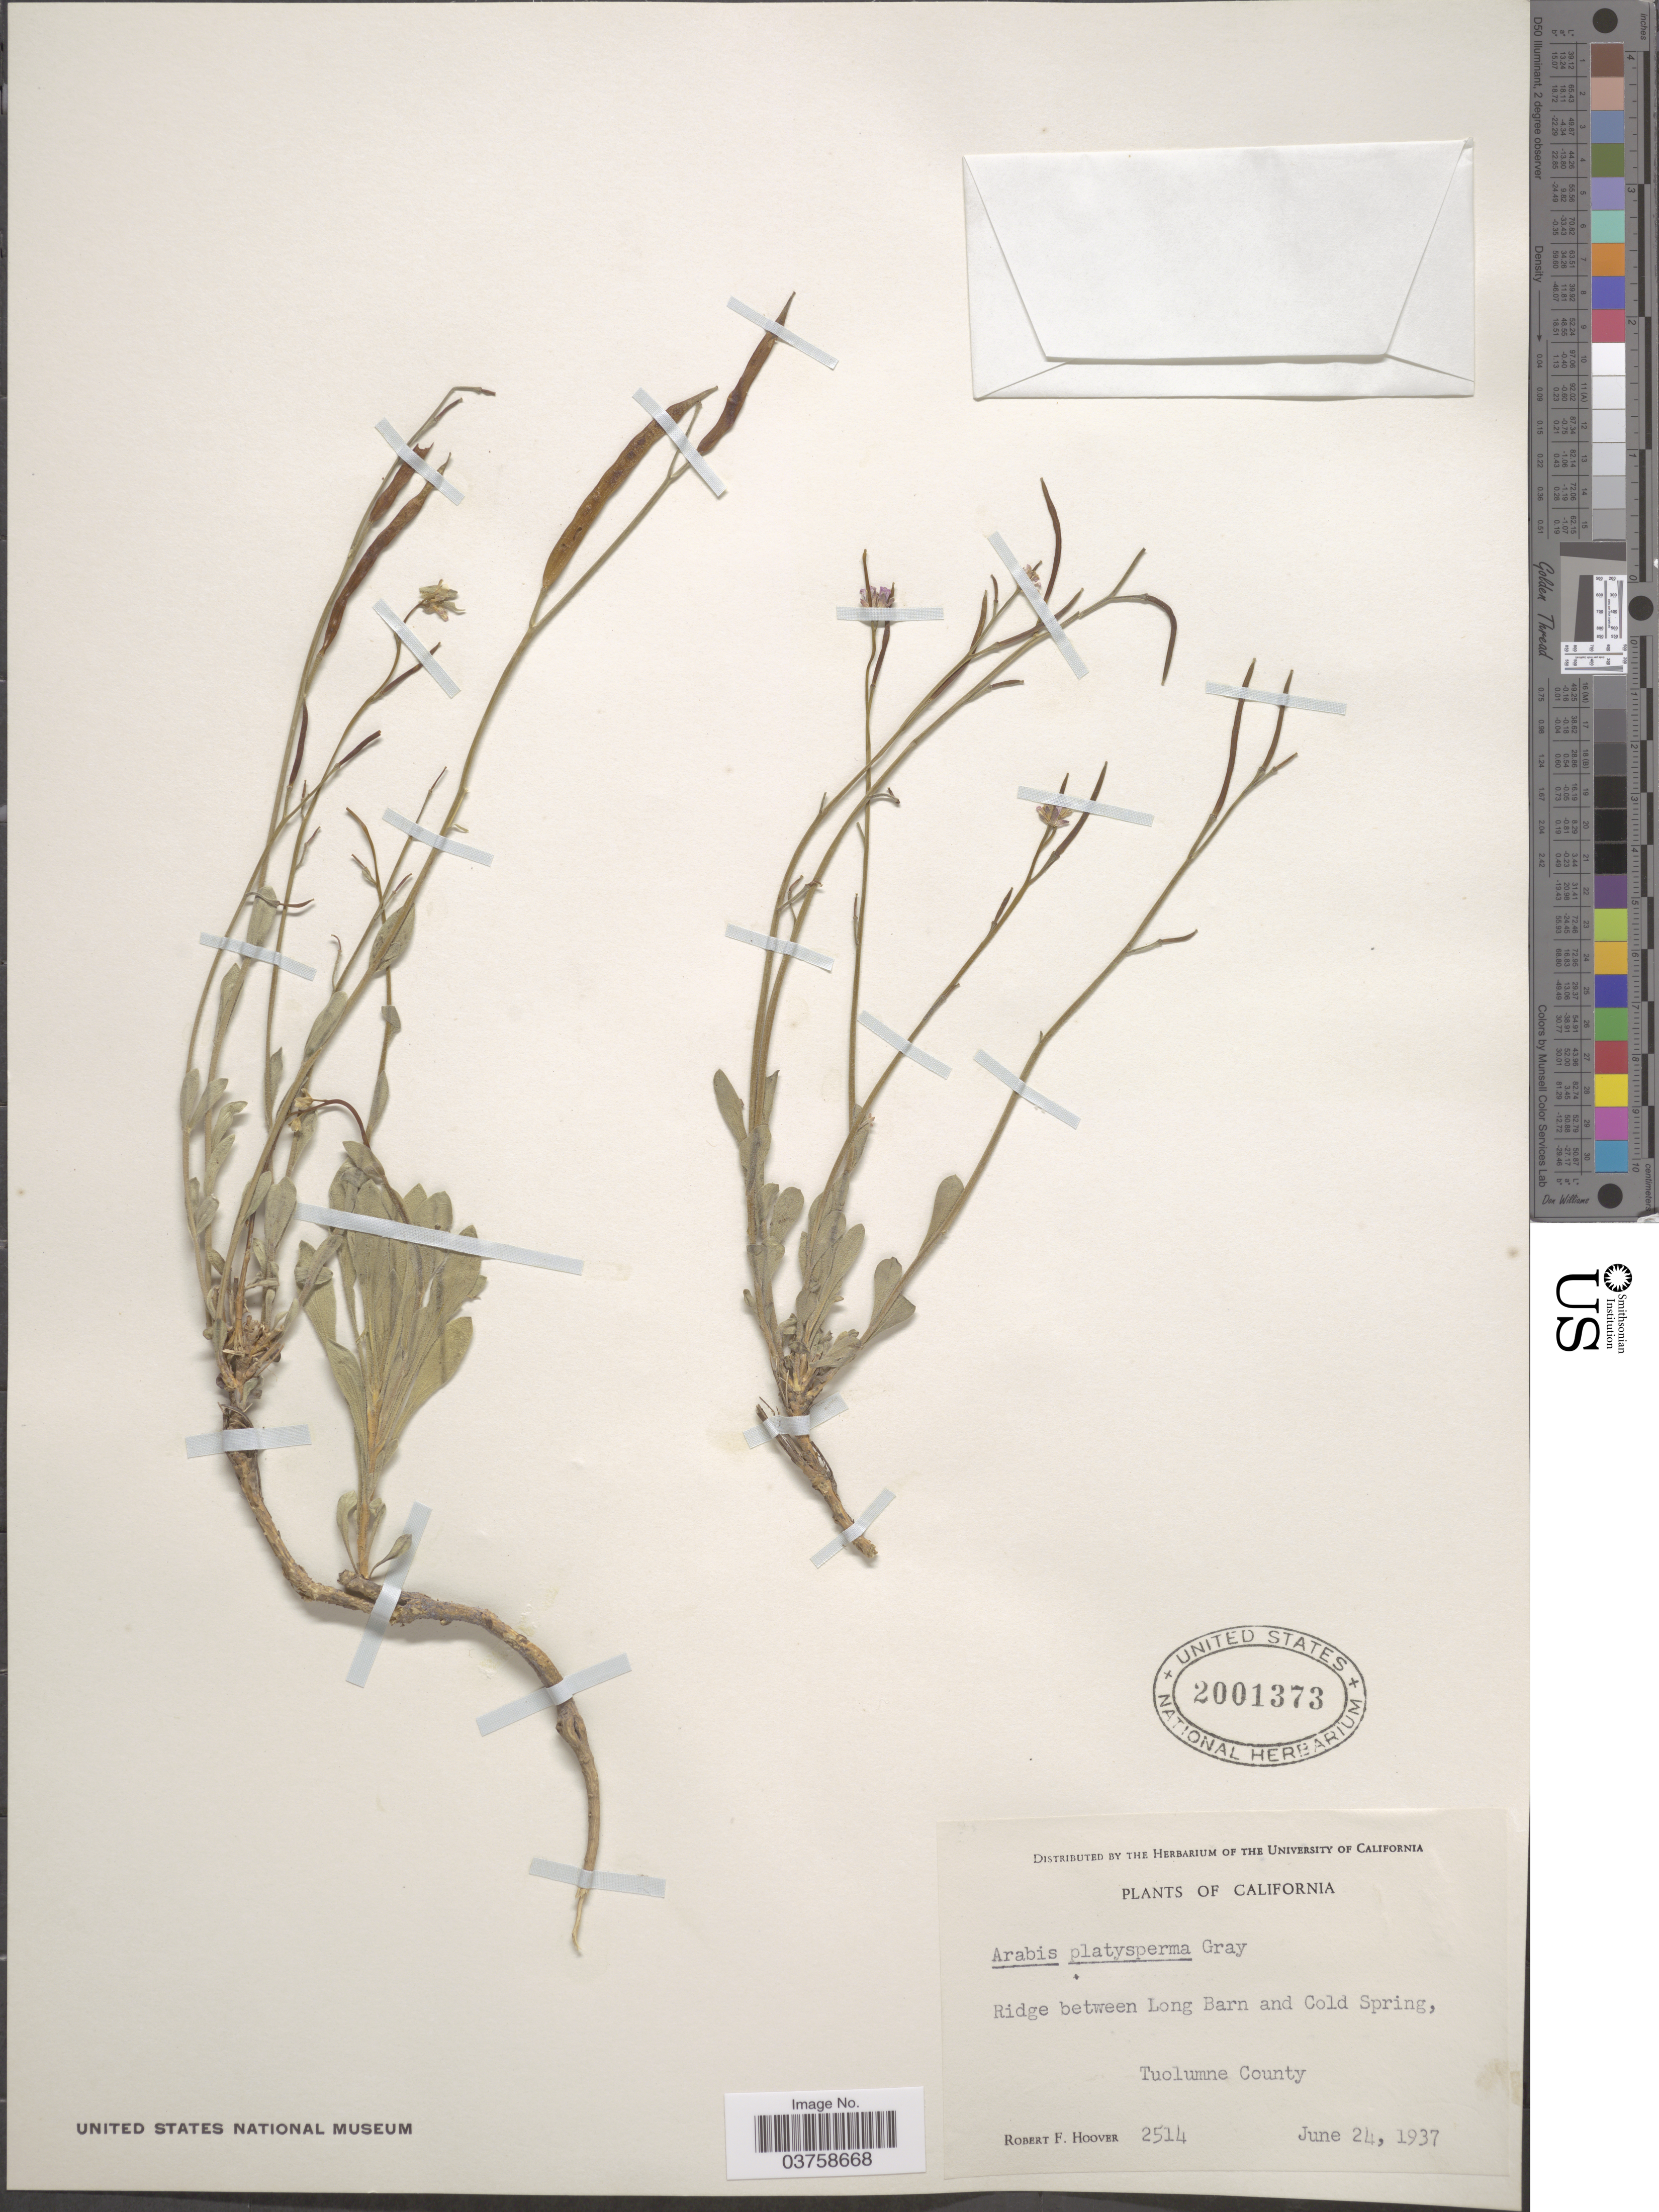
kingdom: Plantae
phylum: Tracheophyta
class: Magnoliopsida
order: Brassicales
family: Brassicaceae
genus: Arabis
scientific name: Arabis platysperma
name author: A. Gray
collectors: R. F. Hoover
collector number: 2514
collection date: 1937-06-24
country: United States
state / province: California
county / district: Tuolumne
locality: Ridge between Long Barn and Cold Spring, Tuolumme County.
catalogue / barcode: US 2001373